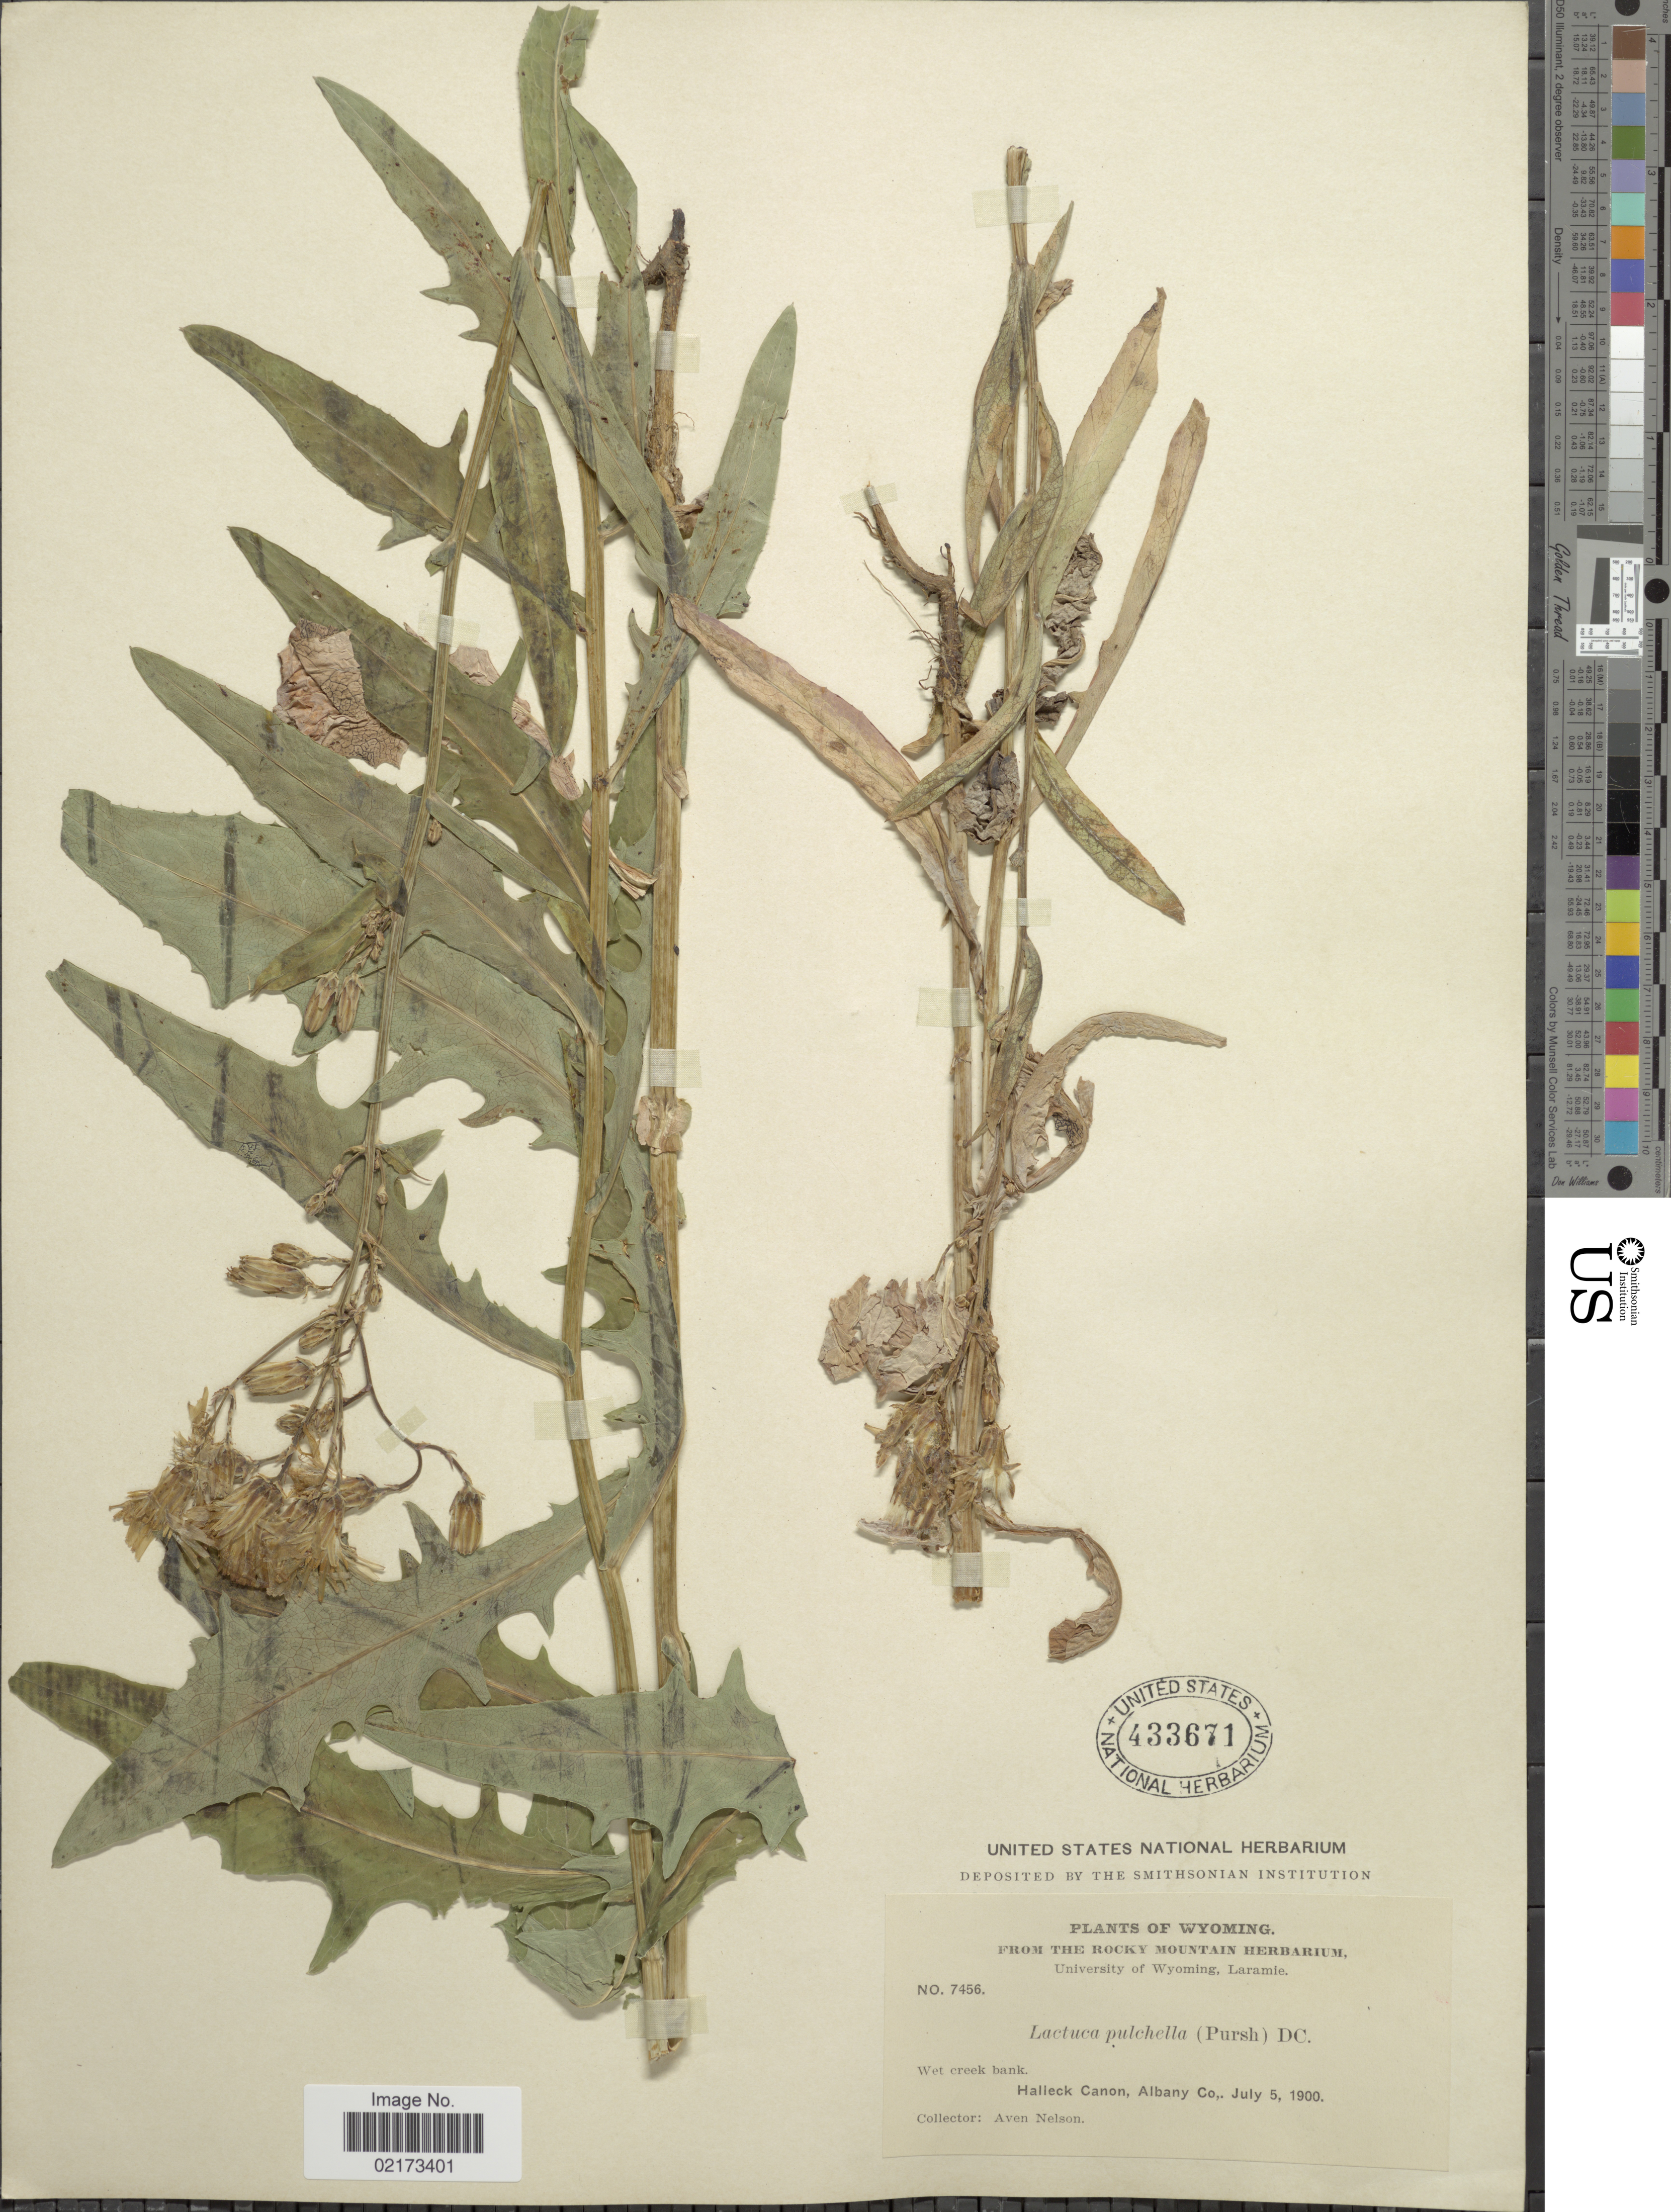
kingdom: Plantae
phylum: Tracheophyta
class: Magnoliopsida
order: Asterales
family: Asteraceae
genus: Lactuca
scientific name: Lactuca tatarica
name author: (L.) C.A. Mey.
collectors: A. Nelson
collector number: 7456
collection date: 1900-07-05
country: United States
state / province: Wyoming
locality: Halleck Canon, Albany Co.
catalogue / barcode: US 433671